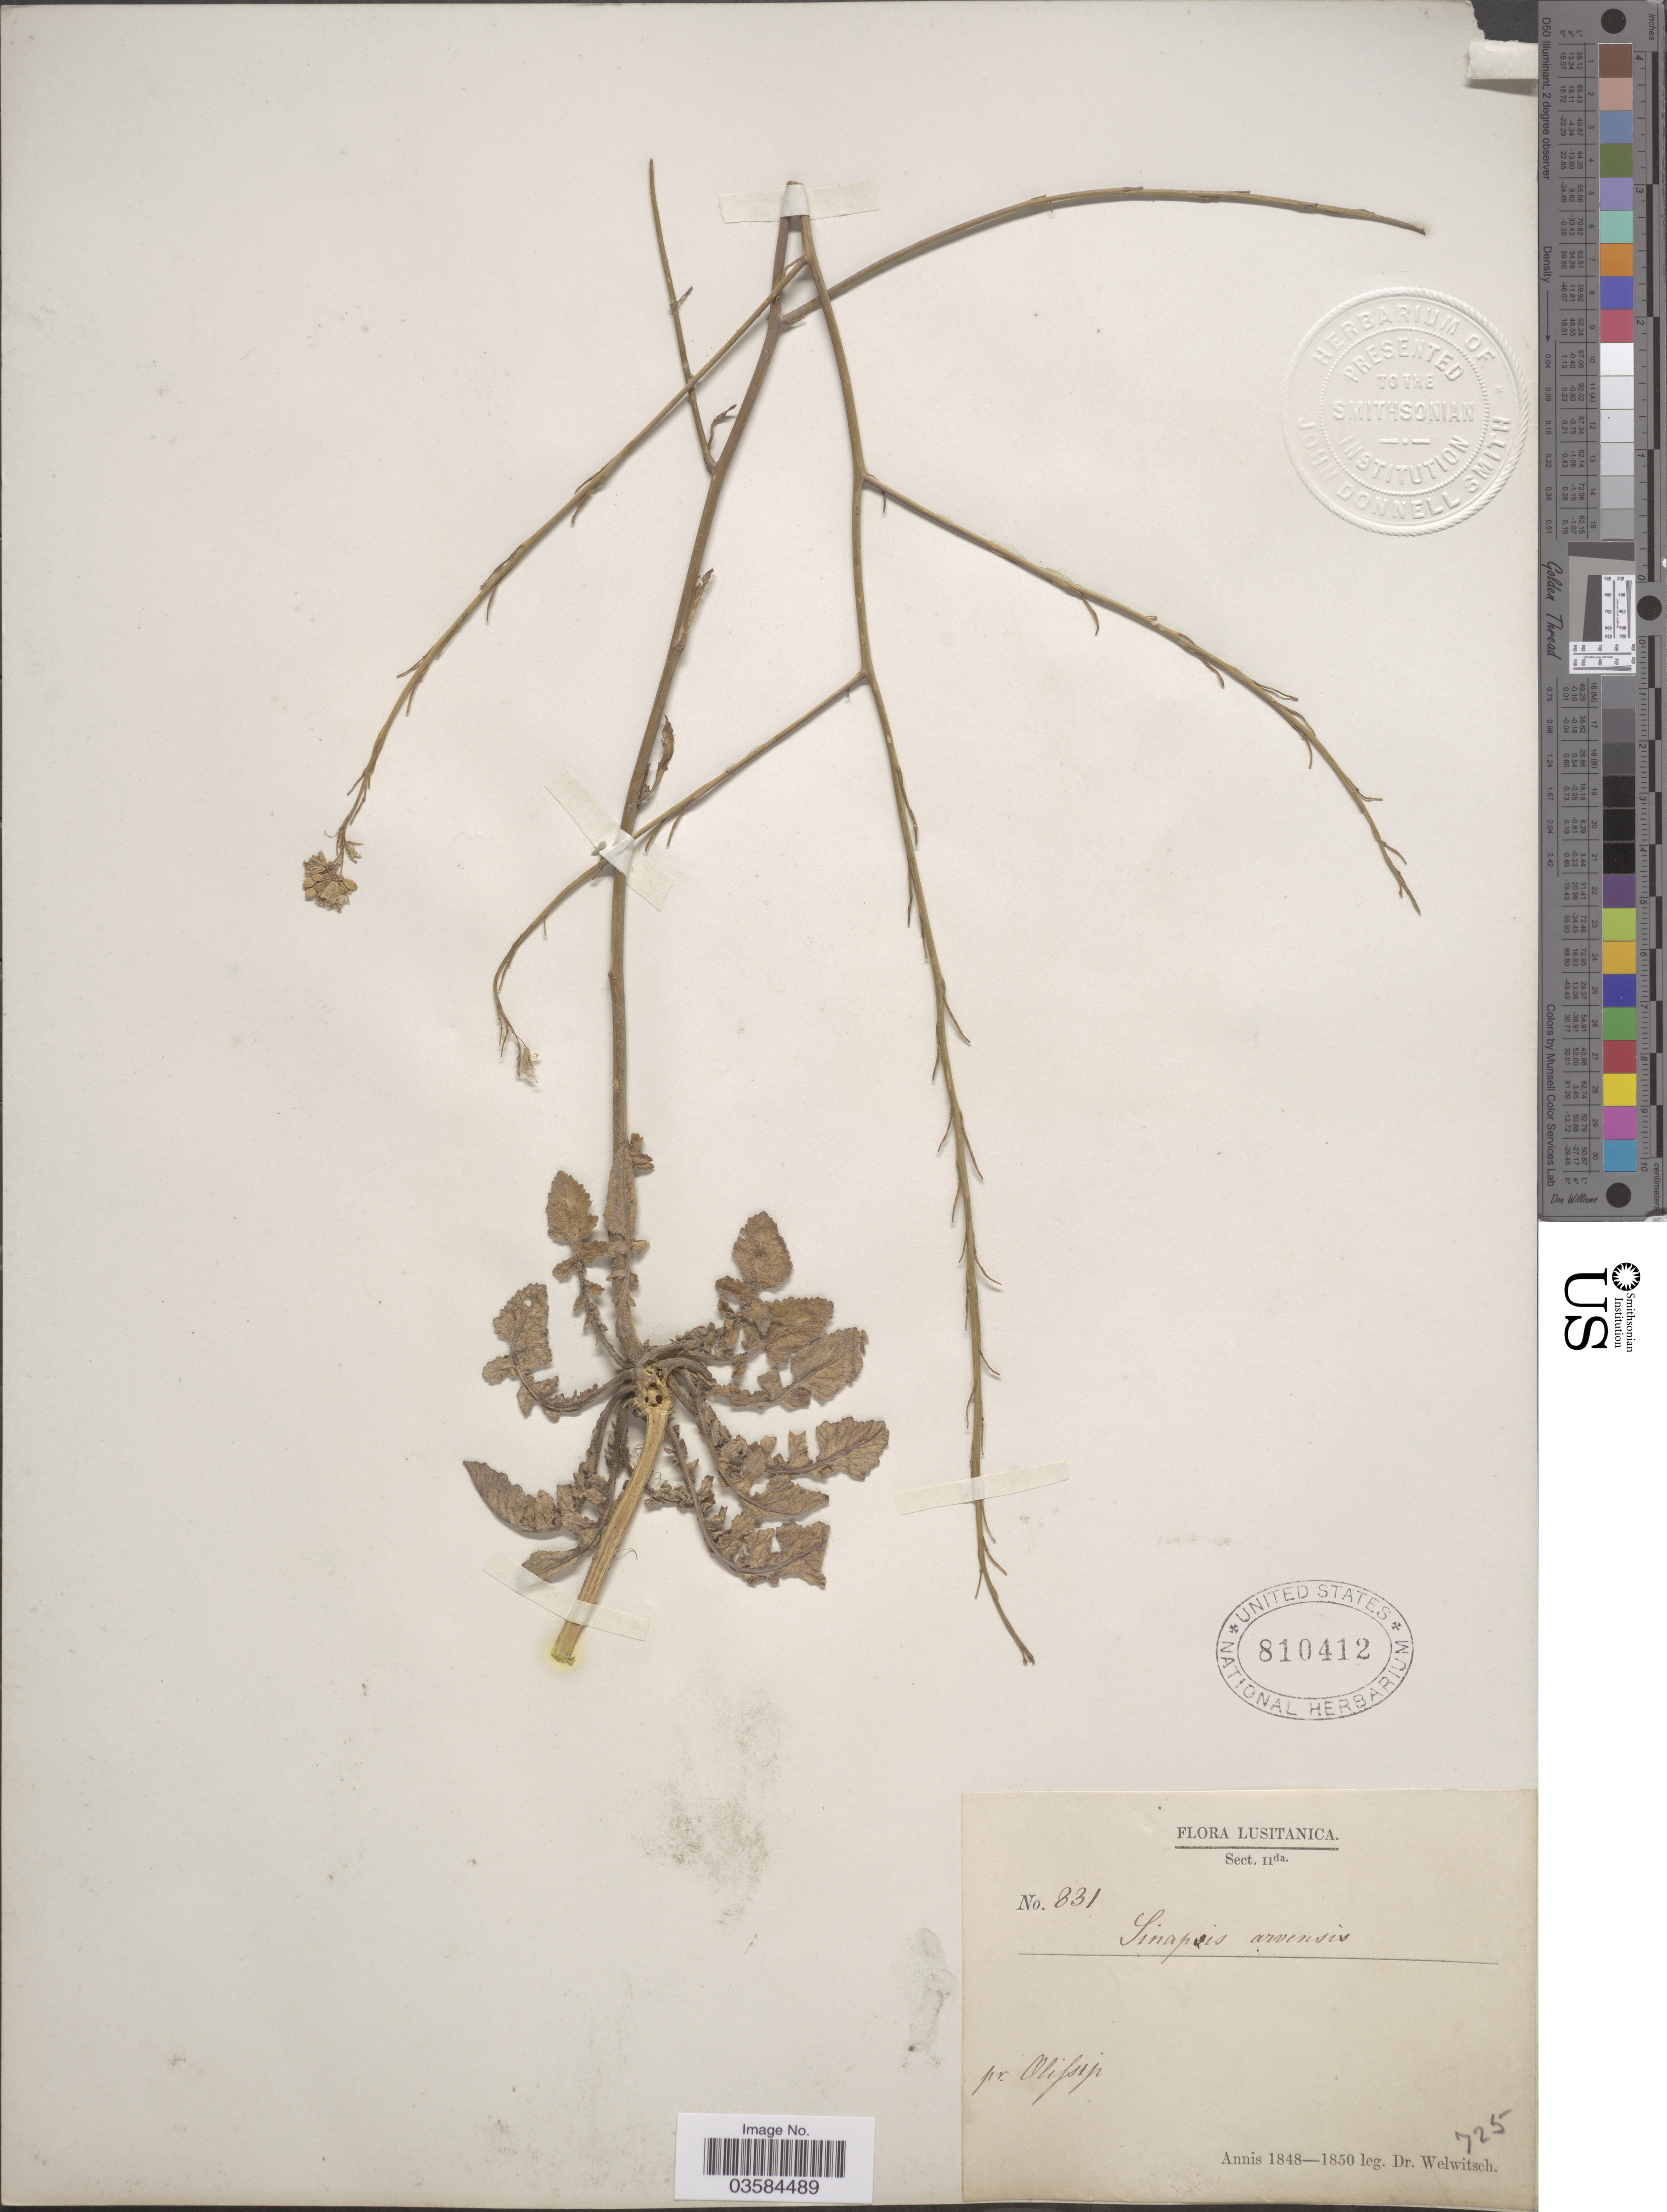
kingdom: Plantae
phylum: Tracheophyta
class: Magnoliopsida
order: Brassicales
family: Brassicaceae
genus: Sinapis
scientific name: Sinapis arvensis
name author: L.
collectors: -. Welwitsch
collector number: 831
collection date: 1848/1850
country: Portugal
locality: Lusitanica. Sect. IIda. Pr. Olifsip.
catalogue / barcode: US 810412